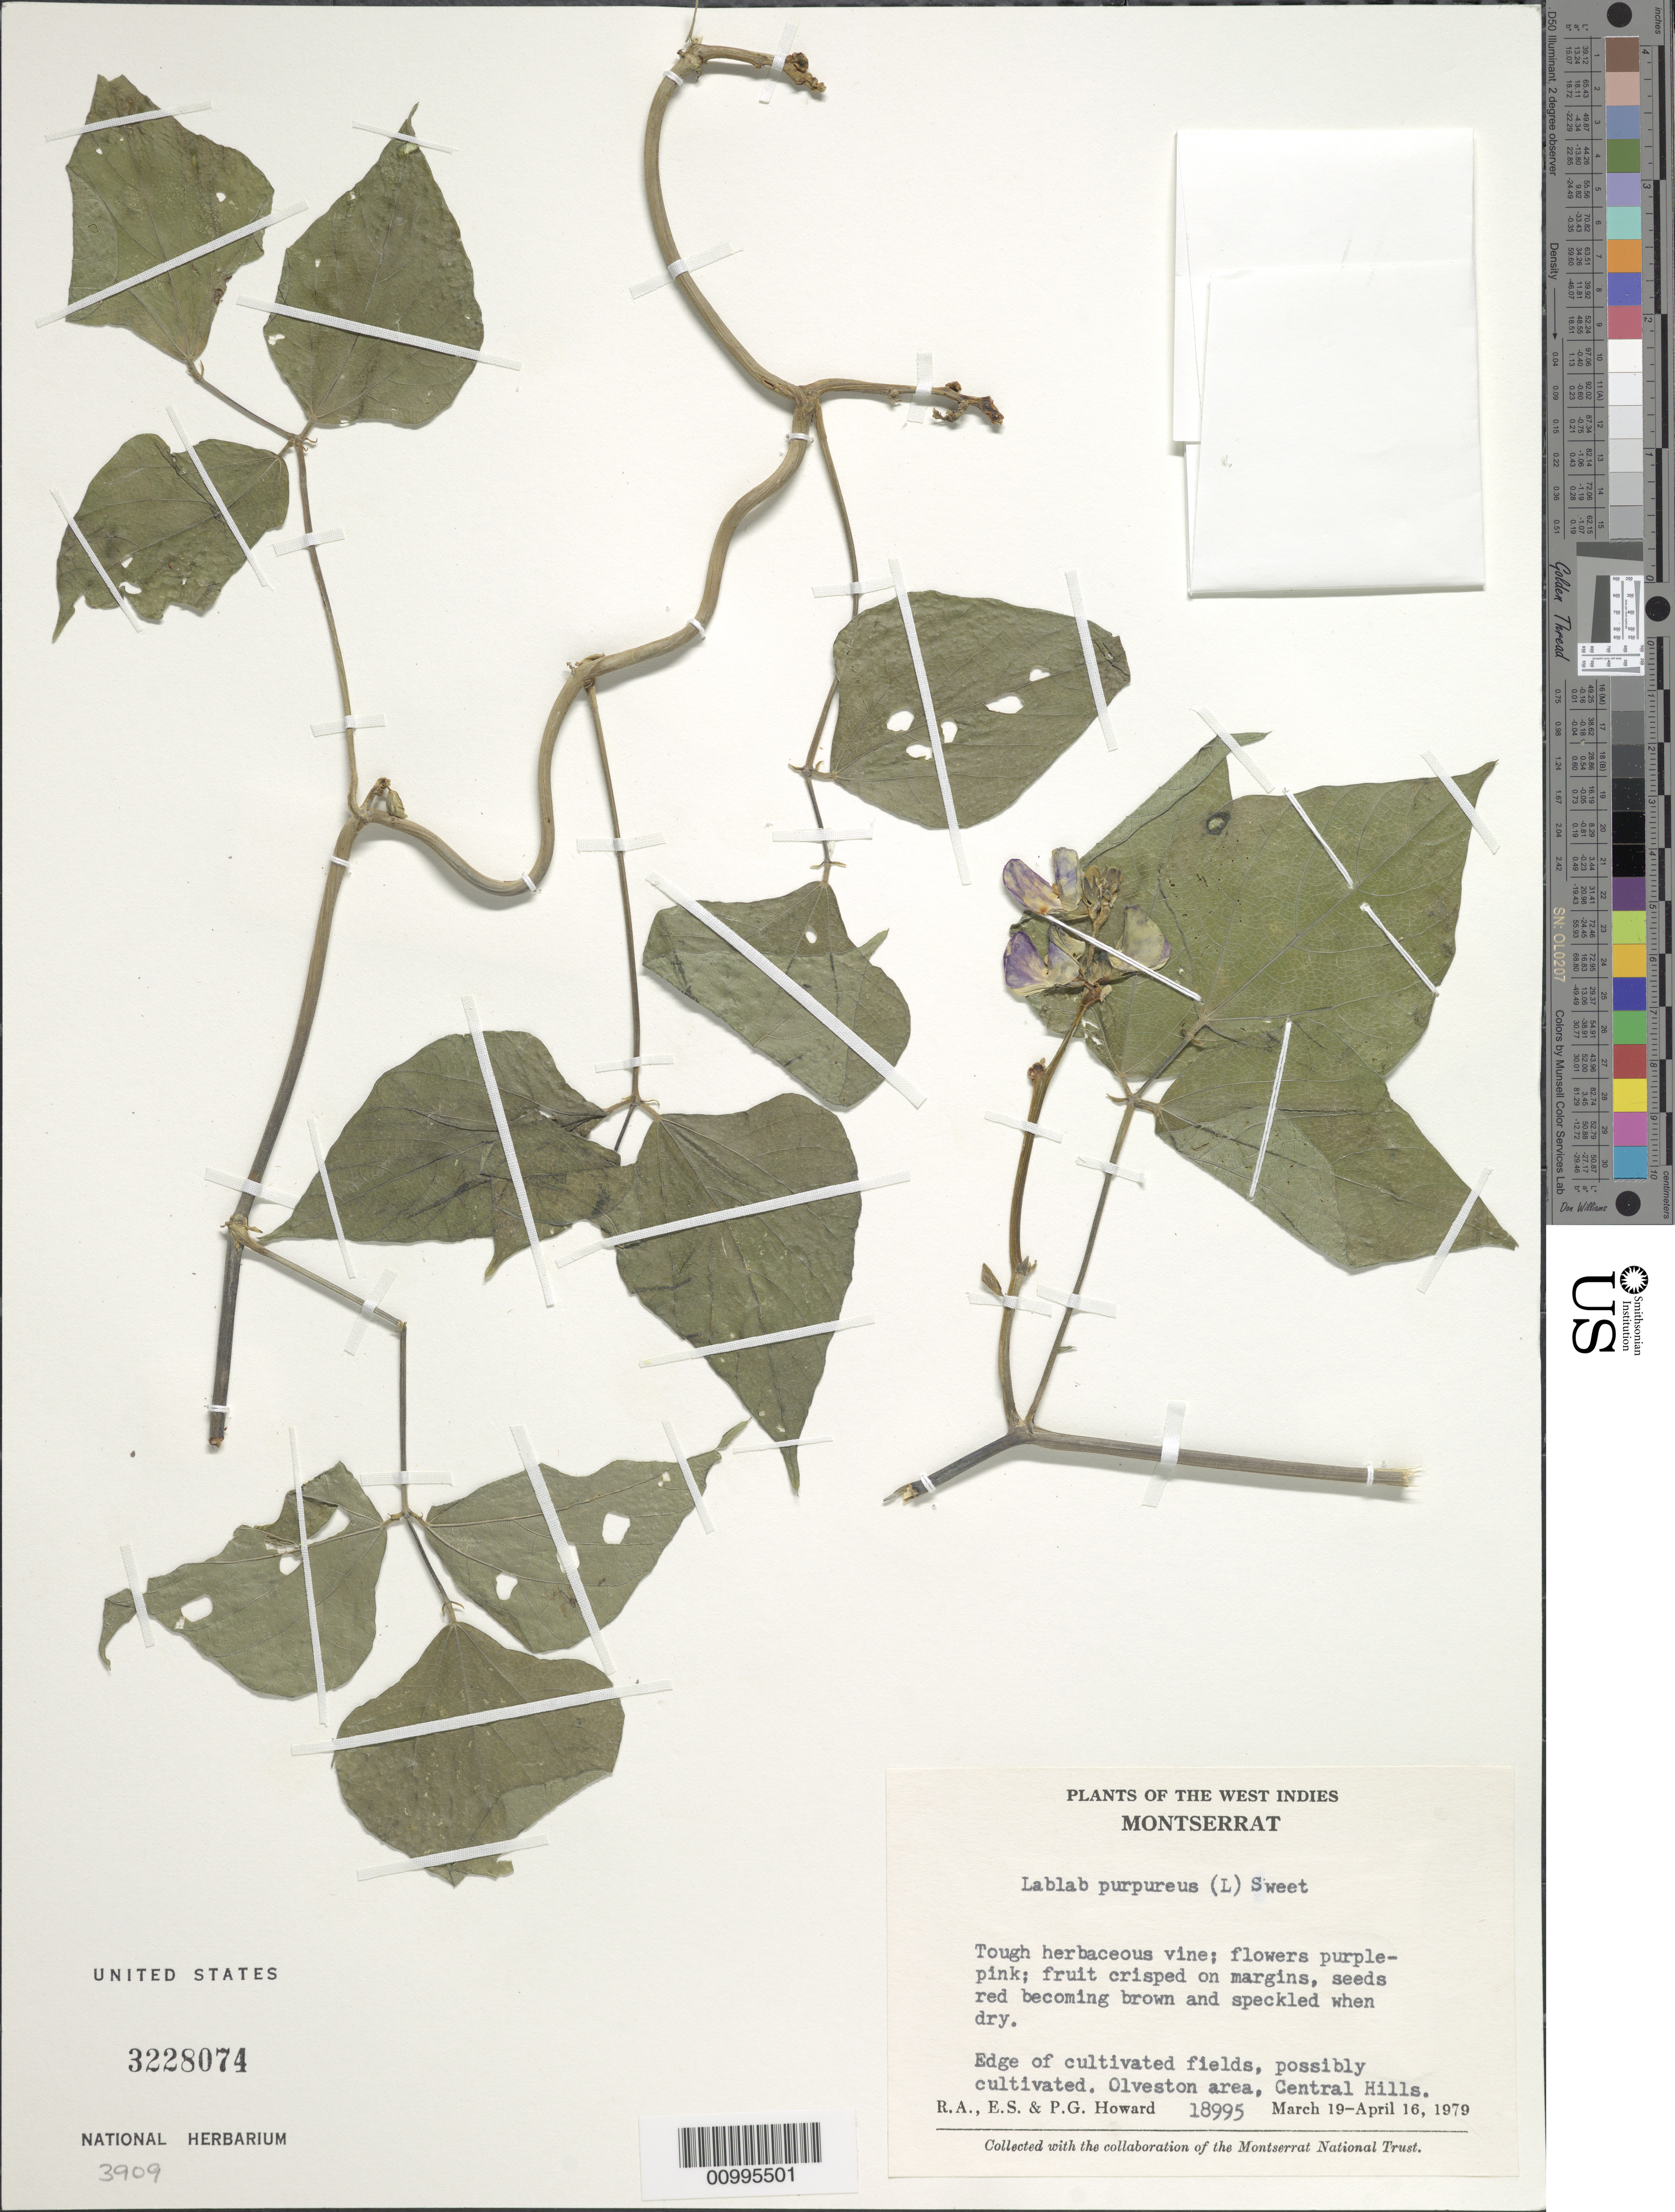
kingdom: Plantae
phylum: Tracheophyta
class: Magnoliopsida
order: Fabales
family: Fabaceae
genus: Lablab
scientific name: Lablab purpureus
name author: (L.) Sweet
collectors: R. A. Howard, E. S. Howard & P. Howard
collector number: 18995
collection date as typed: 19 Mar 1979 to 16 Apr 1979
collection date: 1979-03-19/1979-04-16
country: Montserrat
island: Montserrat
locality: Central Hills, Olveston area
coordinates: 0 N, 0 E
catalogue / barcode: US 3228074